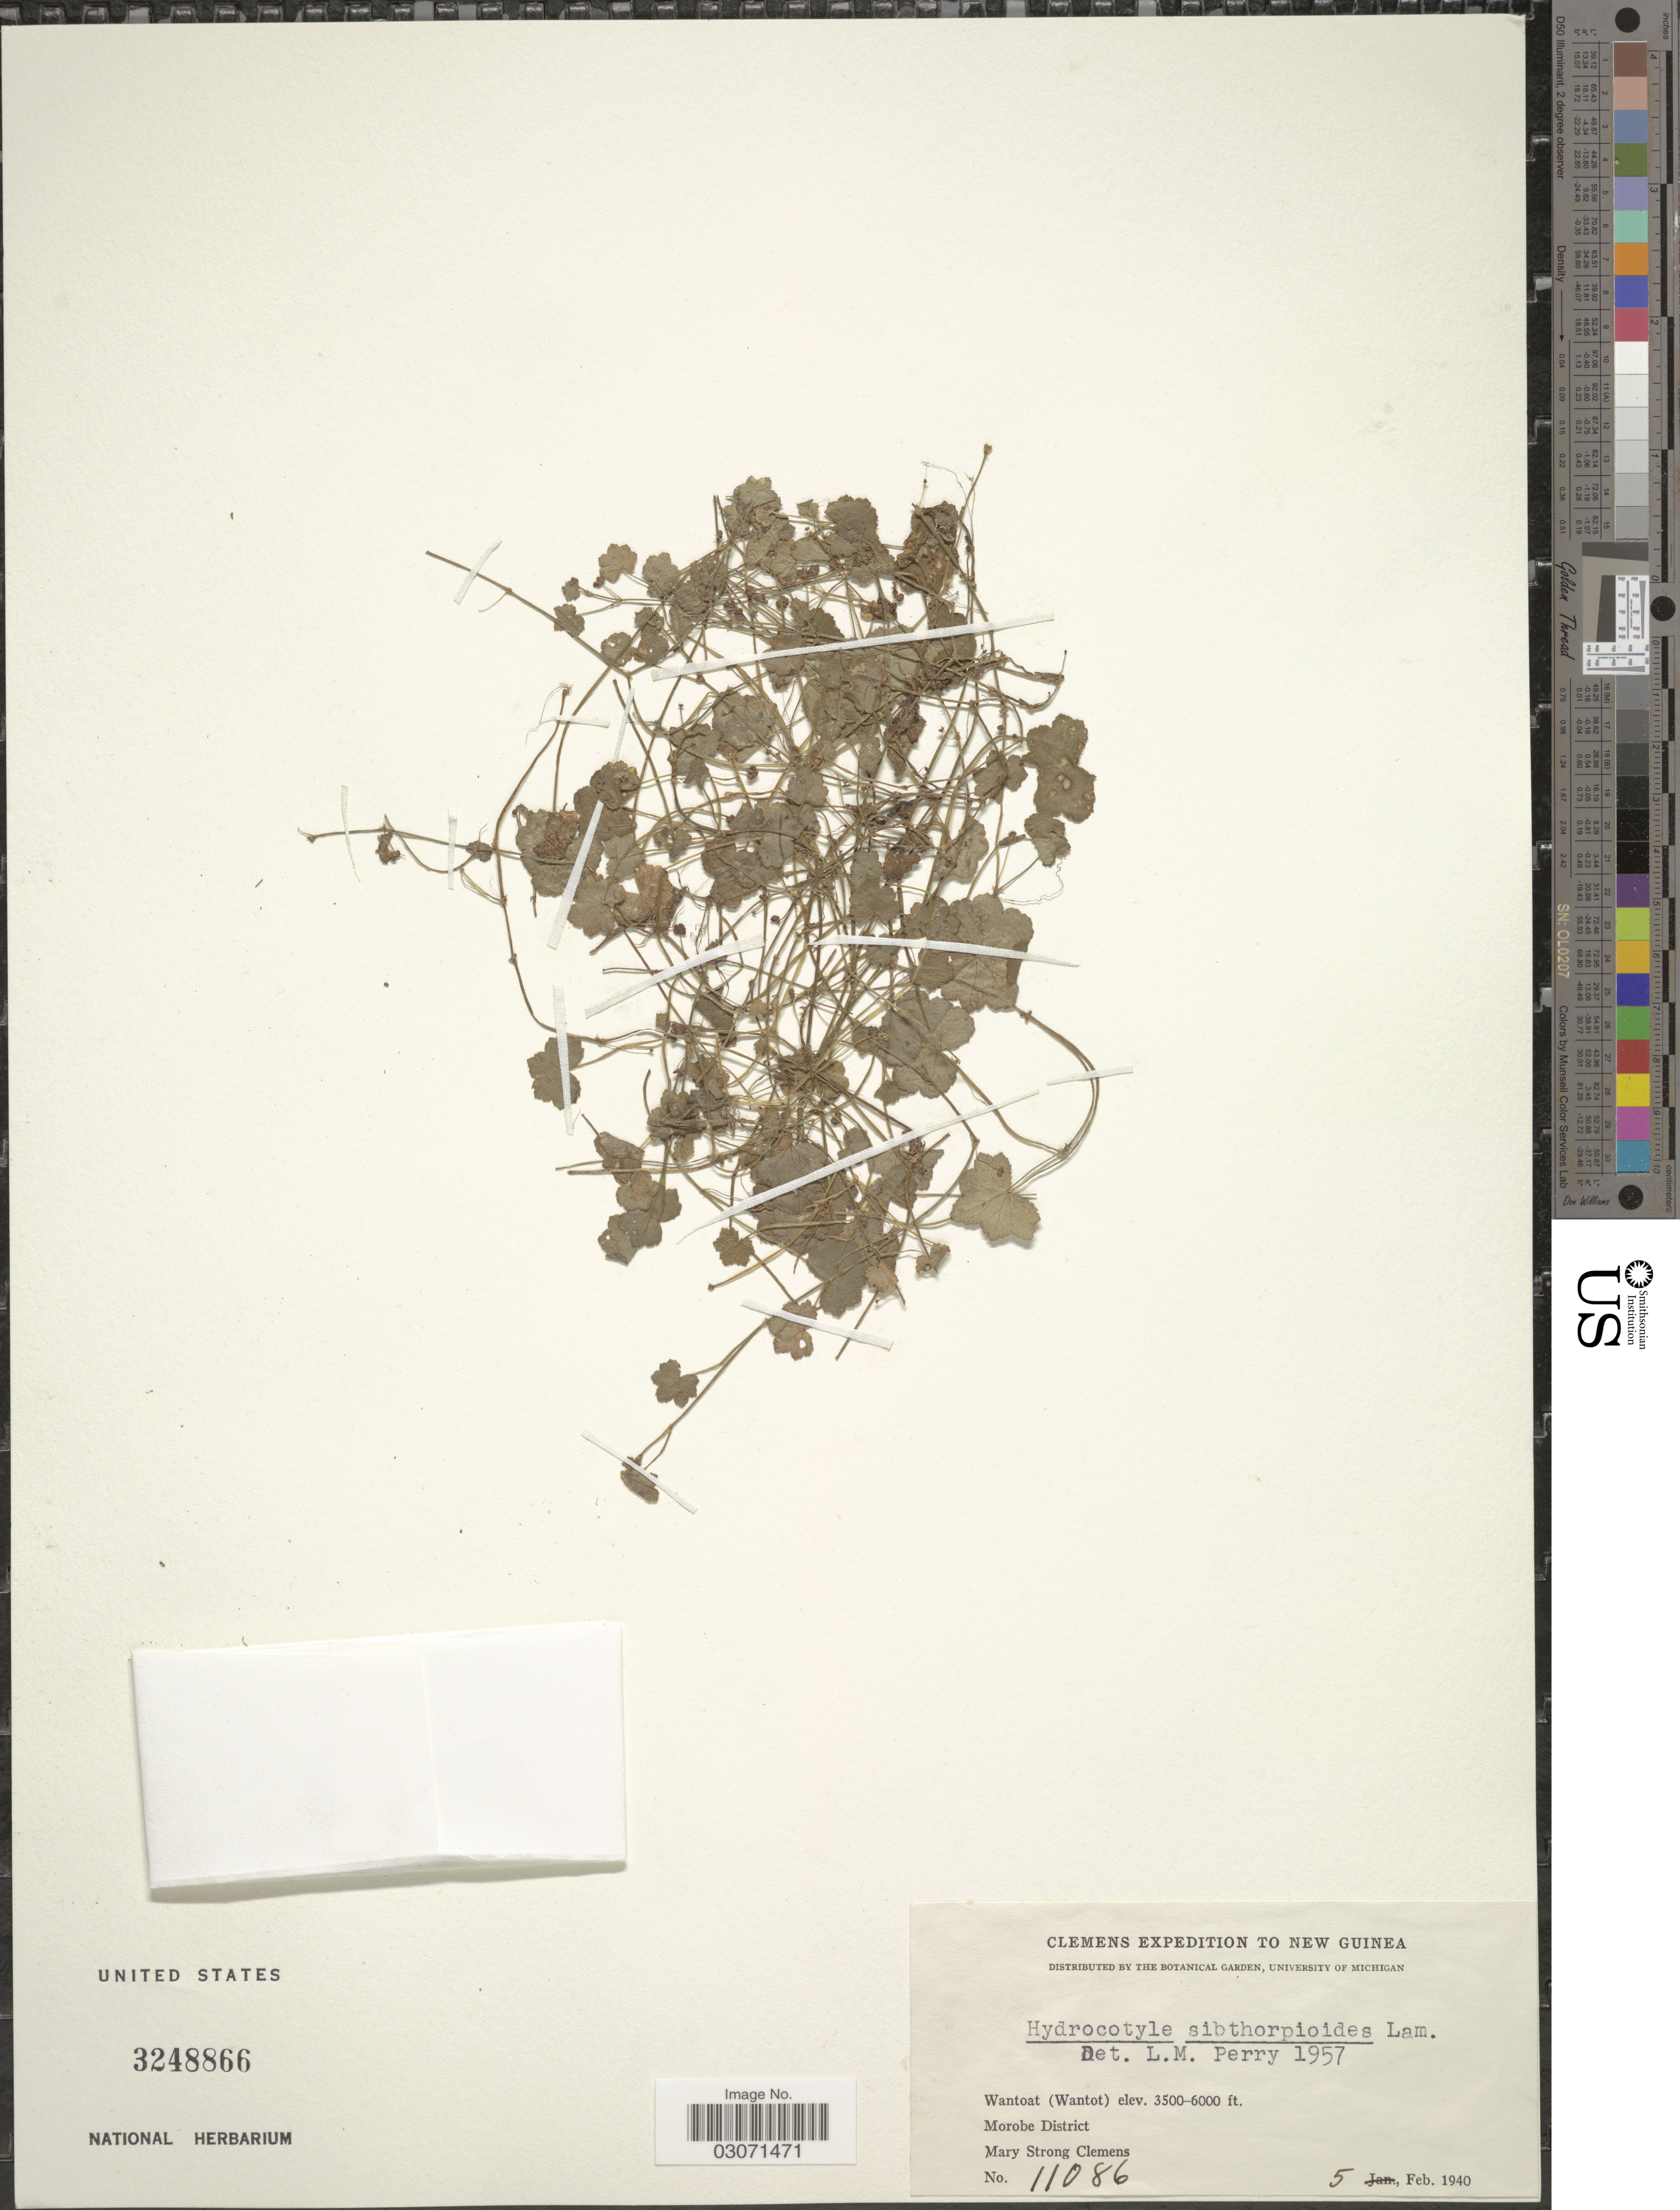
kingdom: Plantae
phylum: Tracheophyta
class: Magnoliopsida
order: Apiales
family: Araliaceae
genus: Hydrocotyle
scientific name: Hydrocotyle sibthorpioides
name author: Lam.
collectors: M. S. Clemens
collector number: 11086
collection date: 1940-02-05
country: Papua New Guinea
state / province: Morobe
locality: New Guinea. Wantoat (Wantot). Morobe District.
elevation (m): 1067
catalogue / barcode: US 3248866